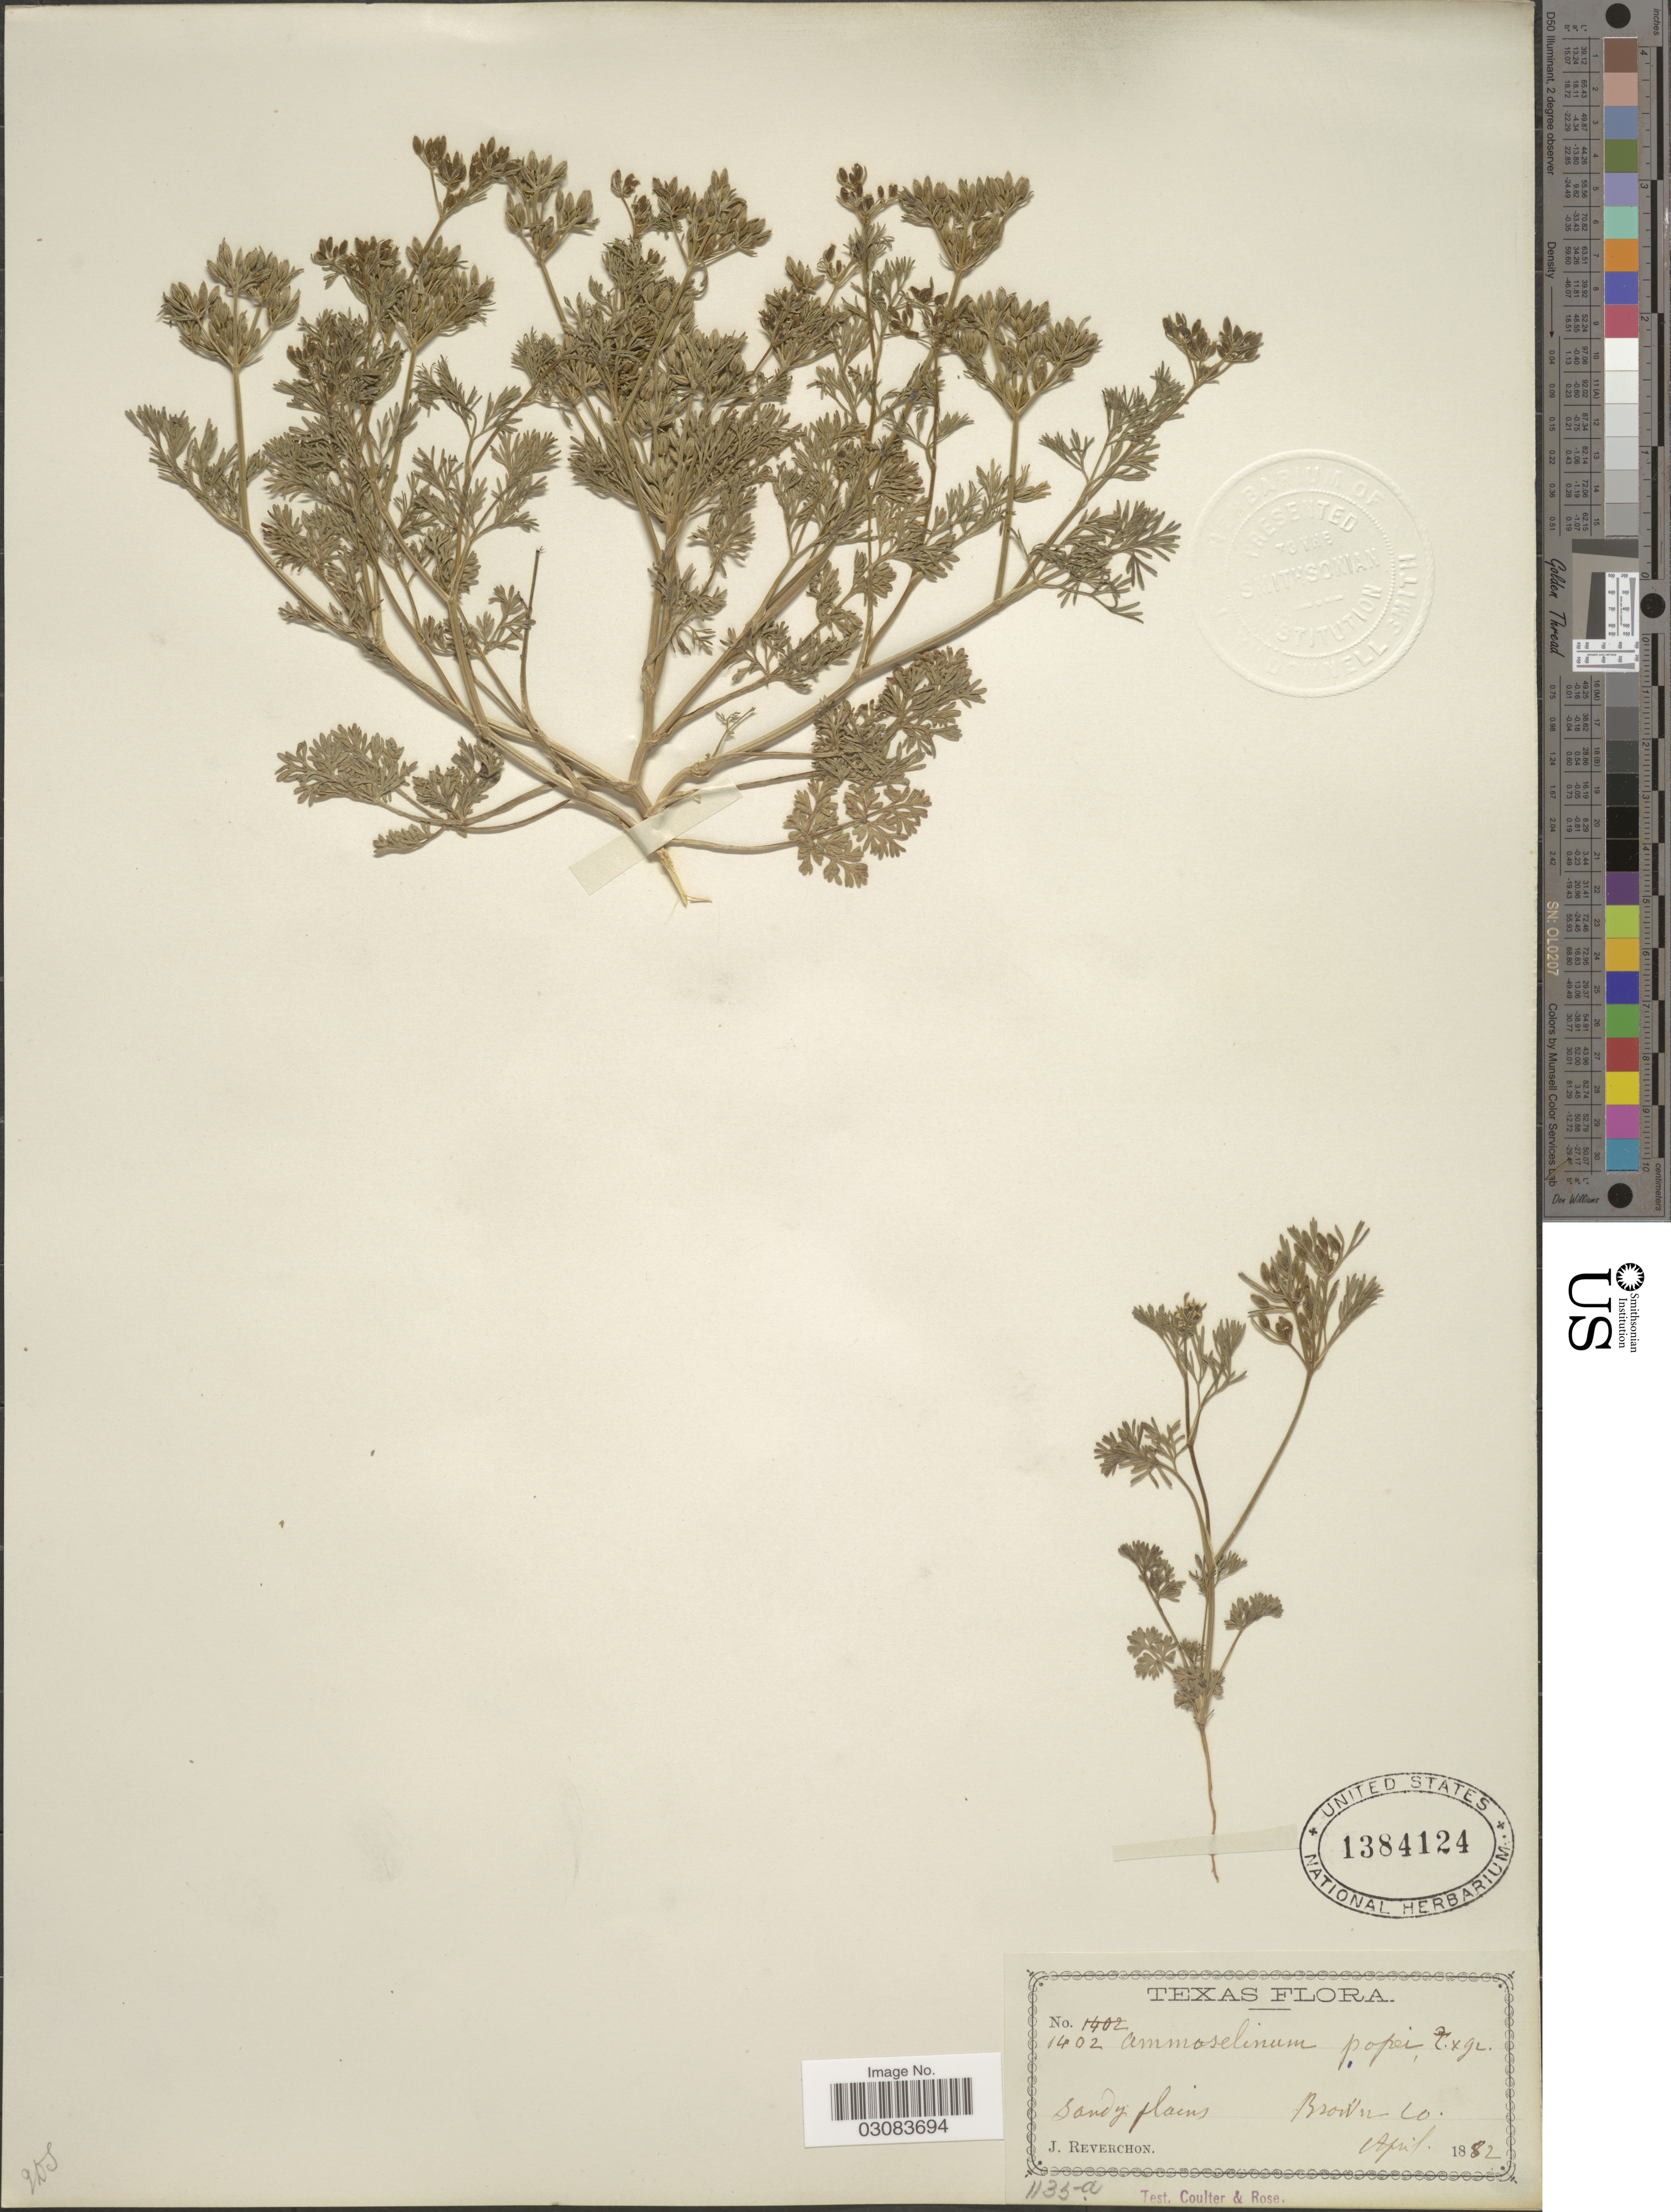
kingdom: Plantae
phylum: Tracheophyta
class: Magnoliopsida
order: Apiales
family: Apiaceae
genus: Ammoselinum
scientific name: Ammoselinum popei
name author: Torr. & A. Gray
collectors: J. Reverchon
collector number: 1402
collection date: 1882-04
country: United States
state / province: Texas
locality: Sandy plains. Brown Co.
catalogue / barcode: US 1384124